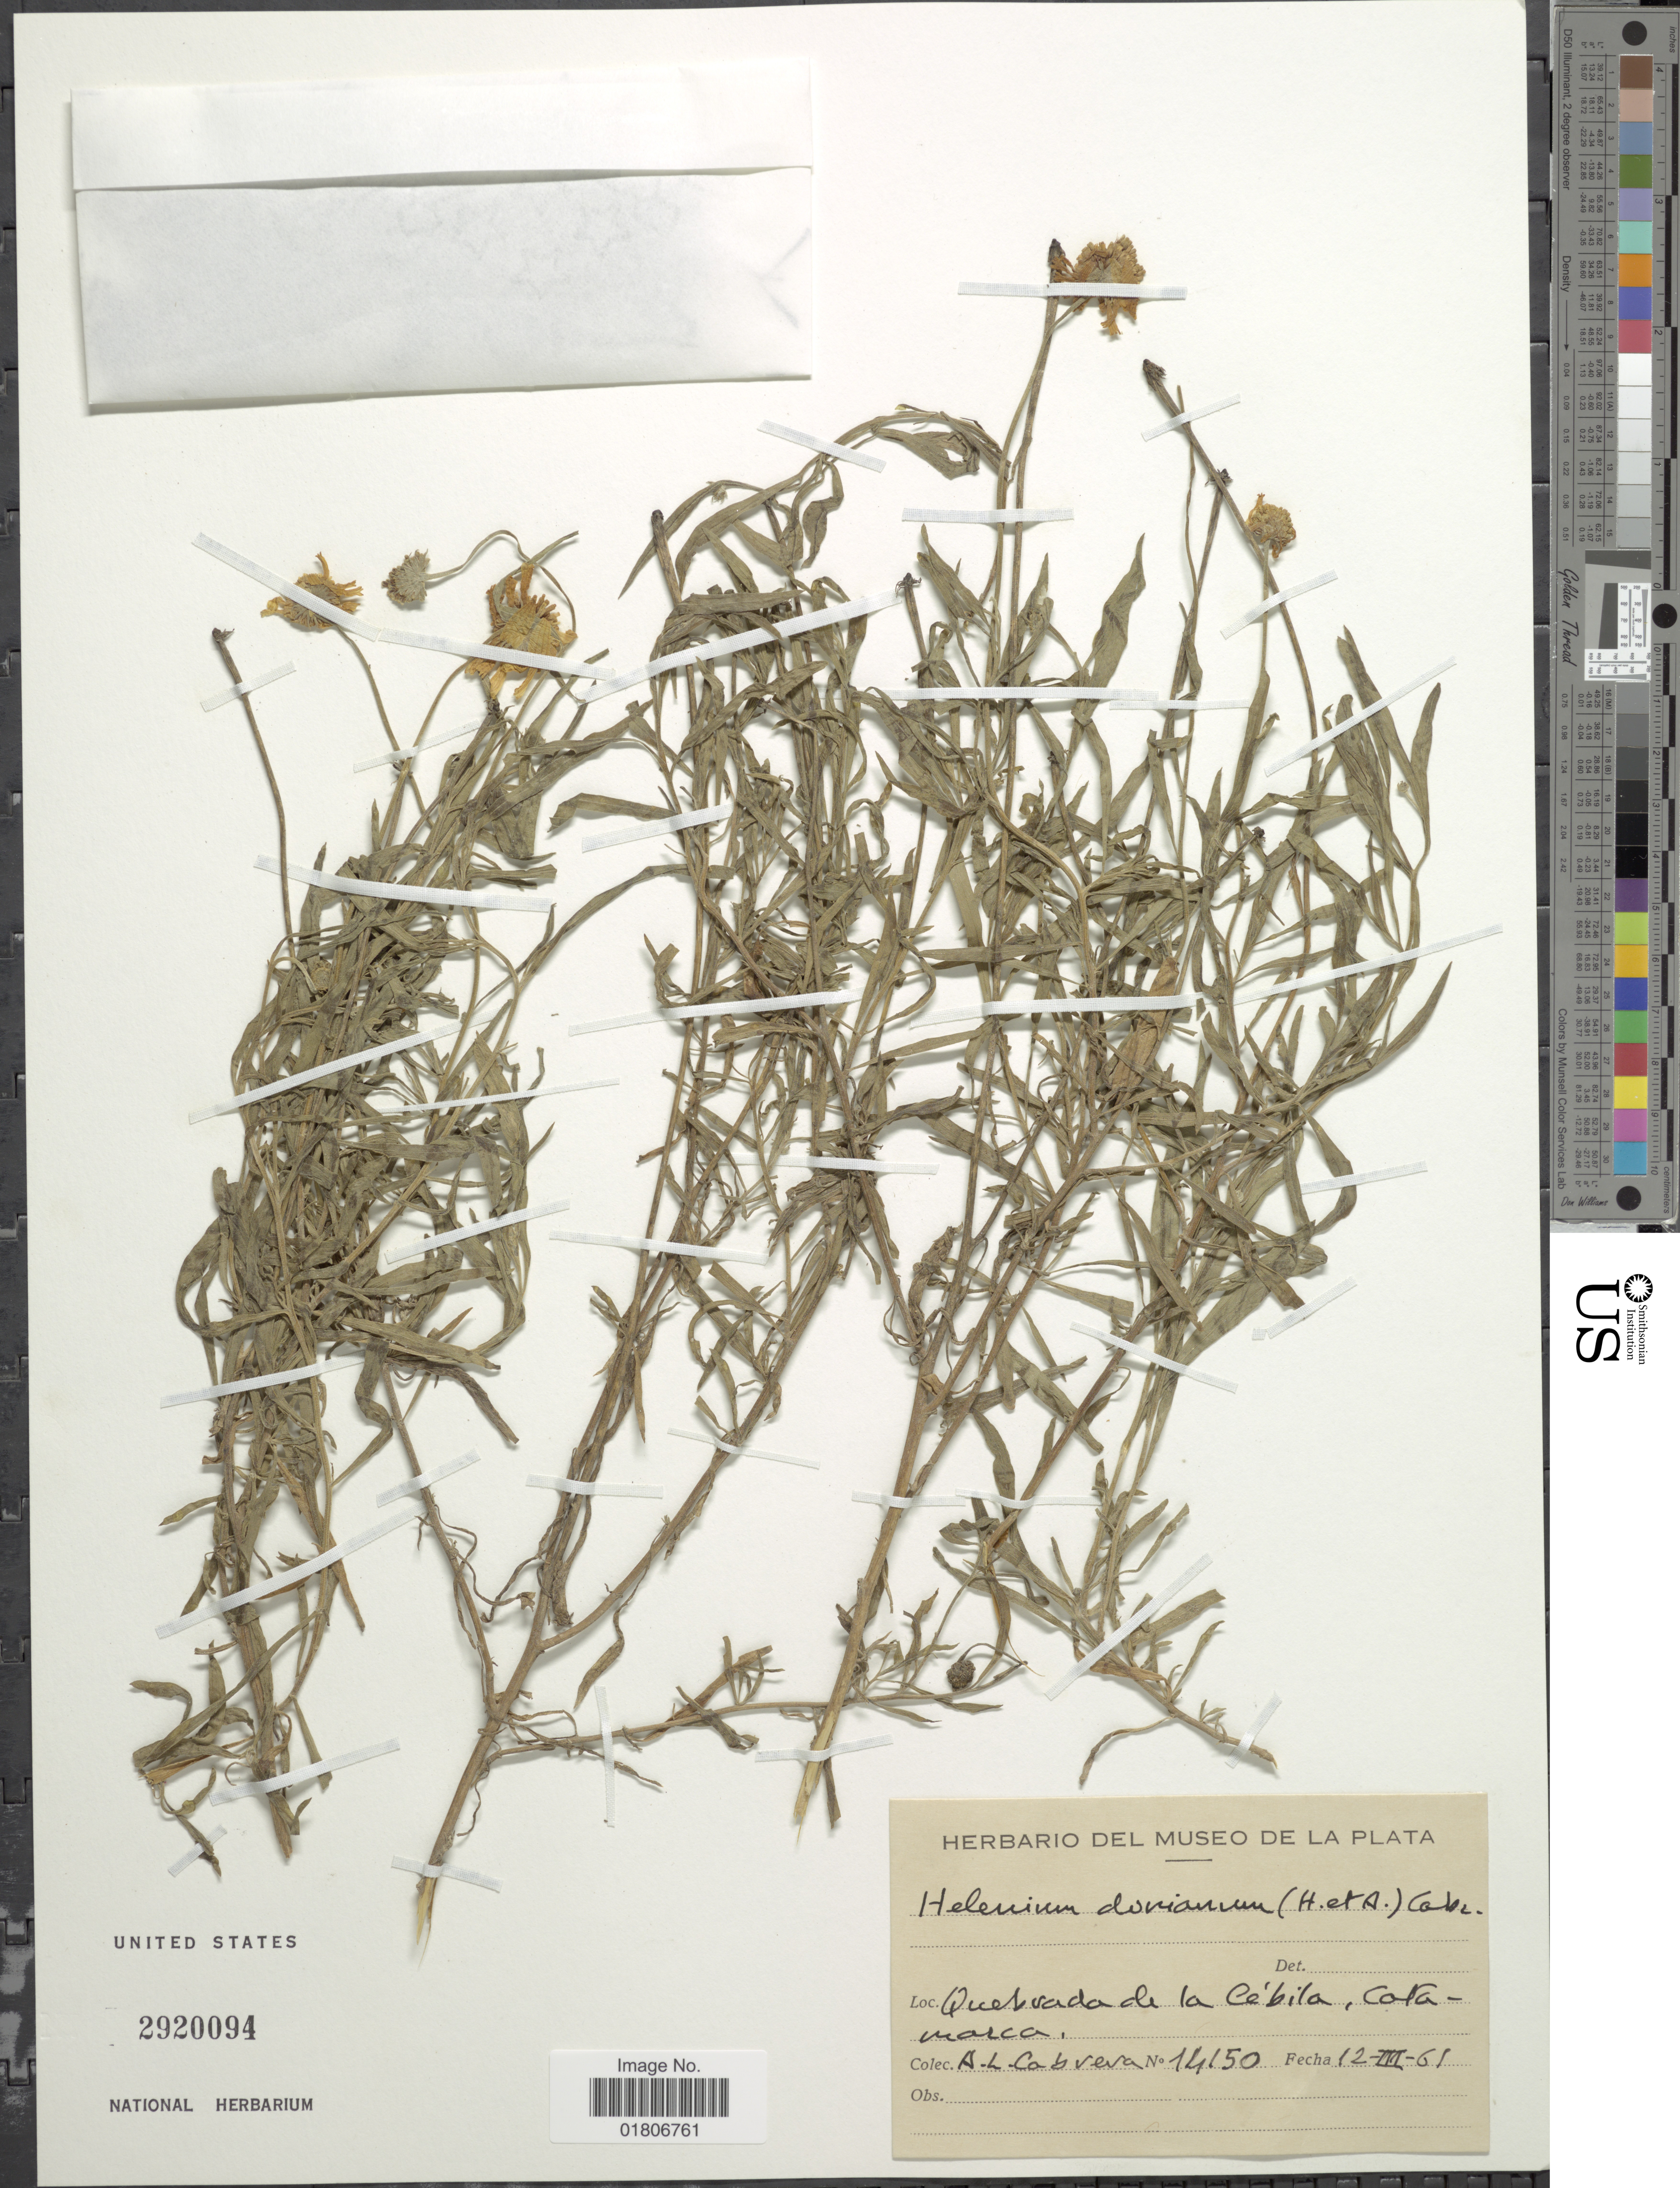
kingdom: Plantae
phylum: Tracheophyta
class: Magnoliopsida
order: Asterales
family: Asteraceae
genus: Helenium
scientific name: Helenium donianum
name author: (Hook. & Arn.) Cabrera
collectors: A. L. Cabrera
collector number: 14150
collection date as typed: Transcribed d/m/y: 12/3/61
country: Argentina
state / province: Catamarca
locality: Quebrada de la Cébilla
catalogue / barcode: US 2920094